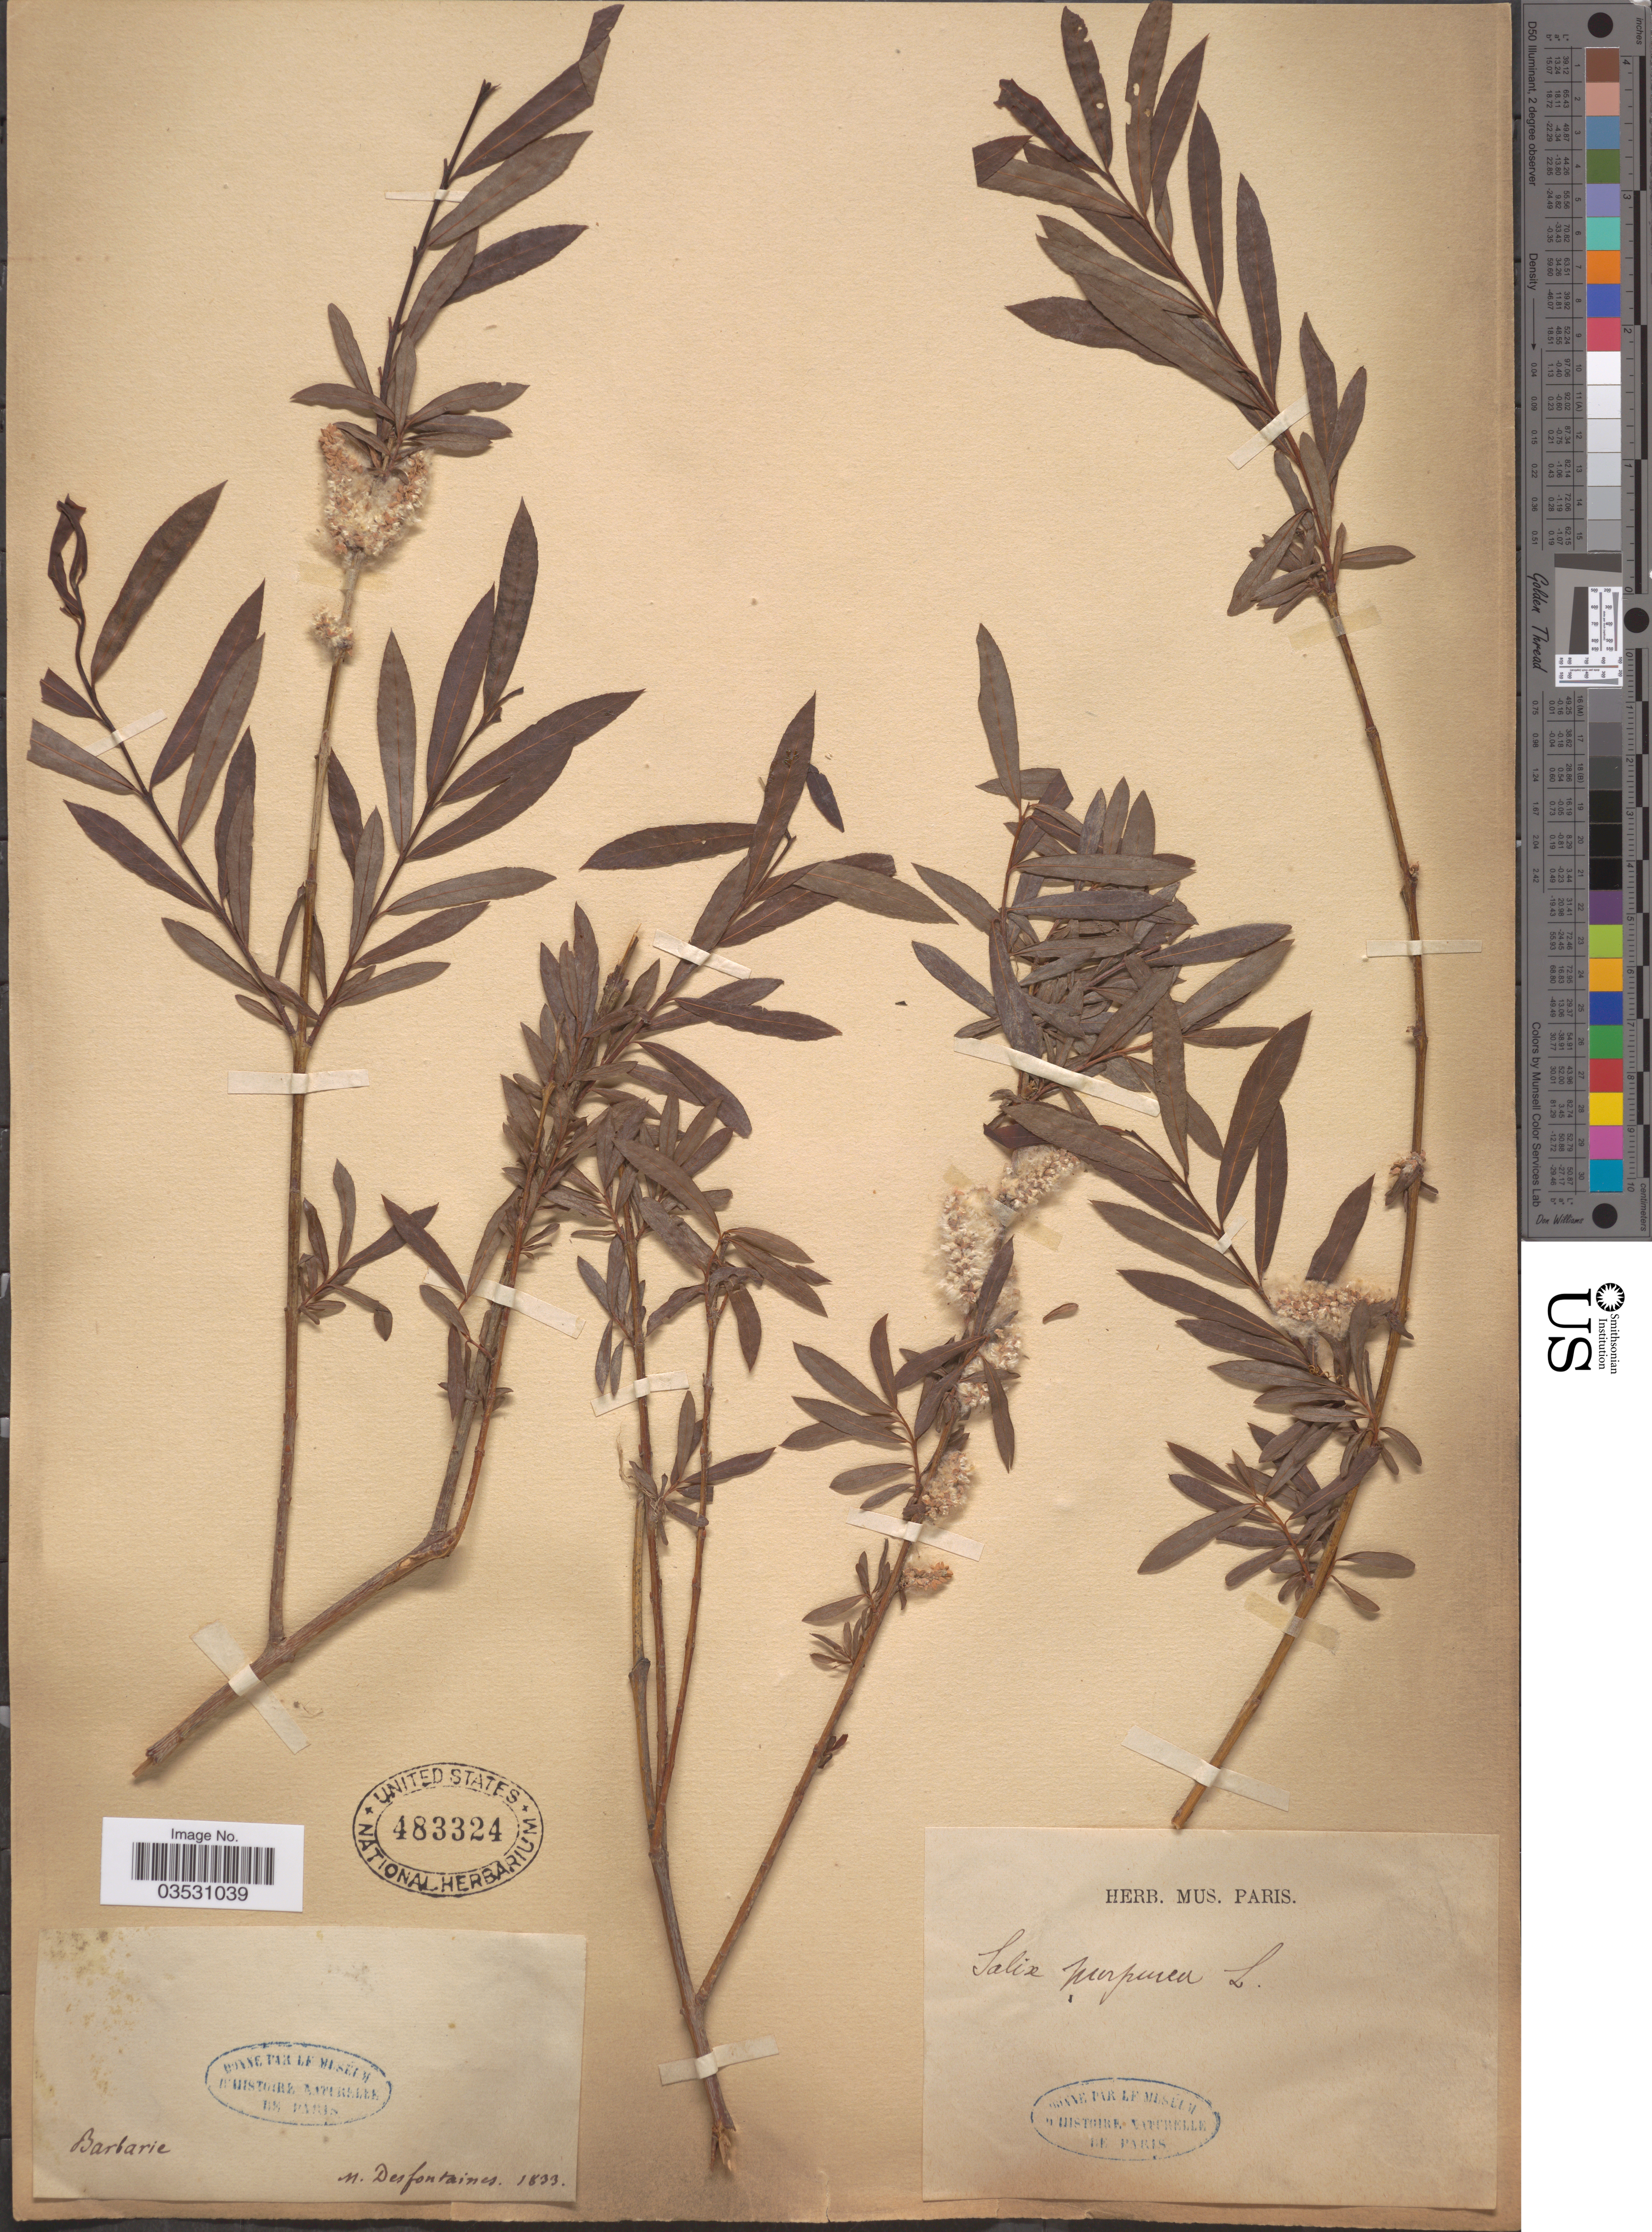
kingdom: Plantae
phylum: Tracheophyta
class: Magnoliopsida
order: Malpighiales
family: Salicaceae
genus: Salix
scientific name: Salix purpurea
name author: L.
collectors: Desfontaines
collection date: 1833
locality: Barbarie.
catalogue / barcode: US 483324